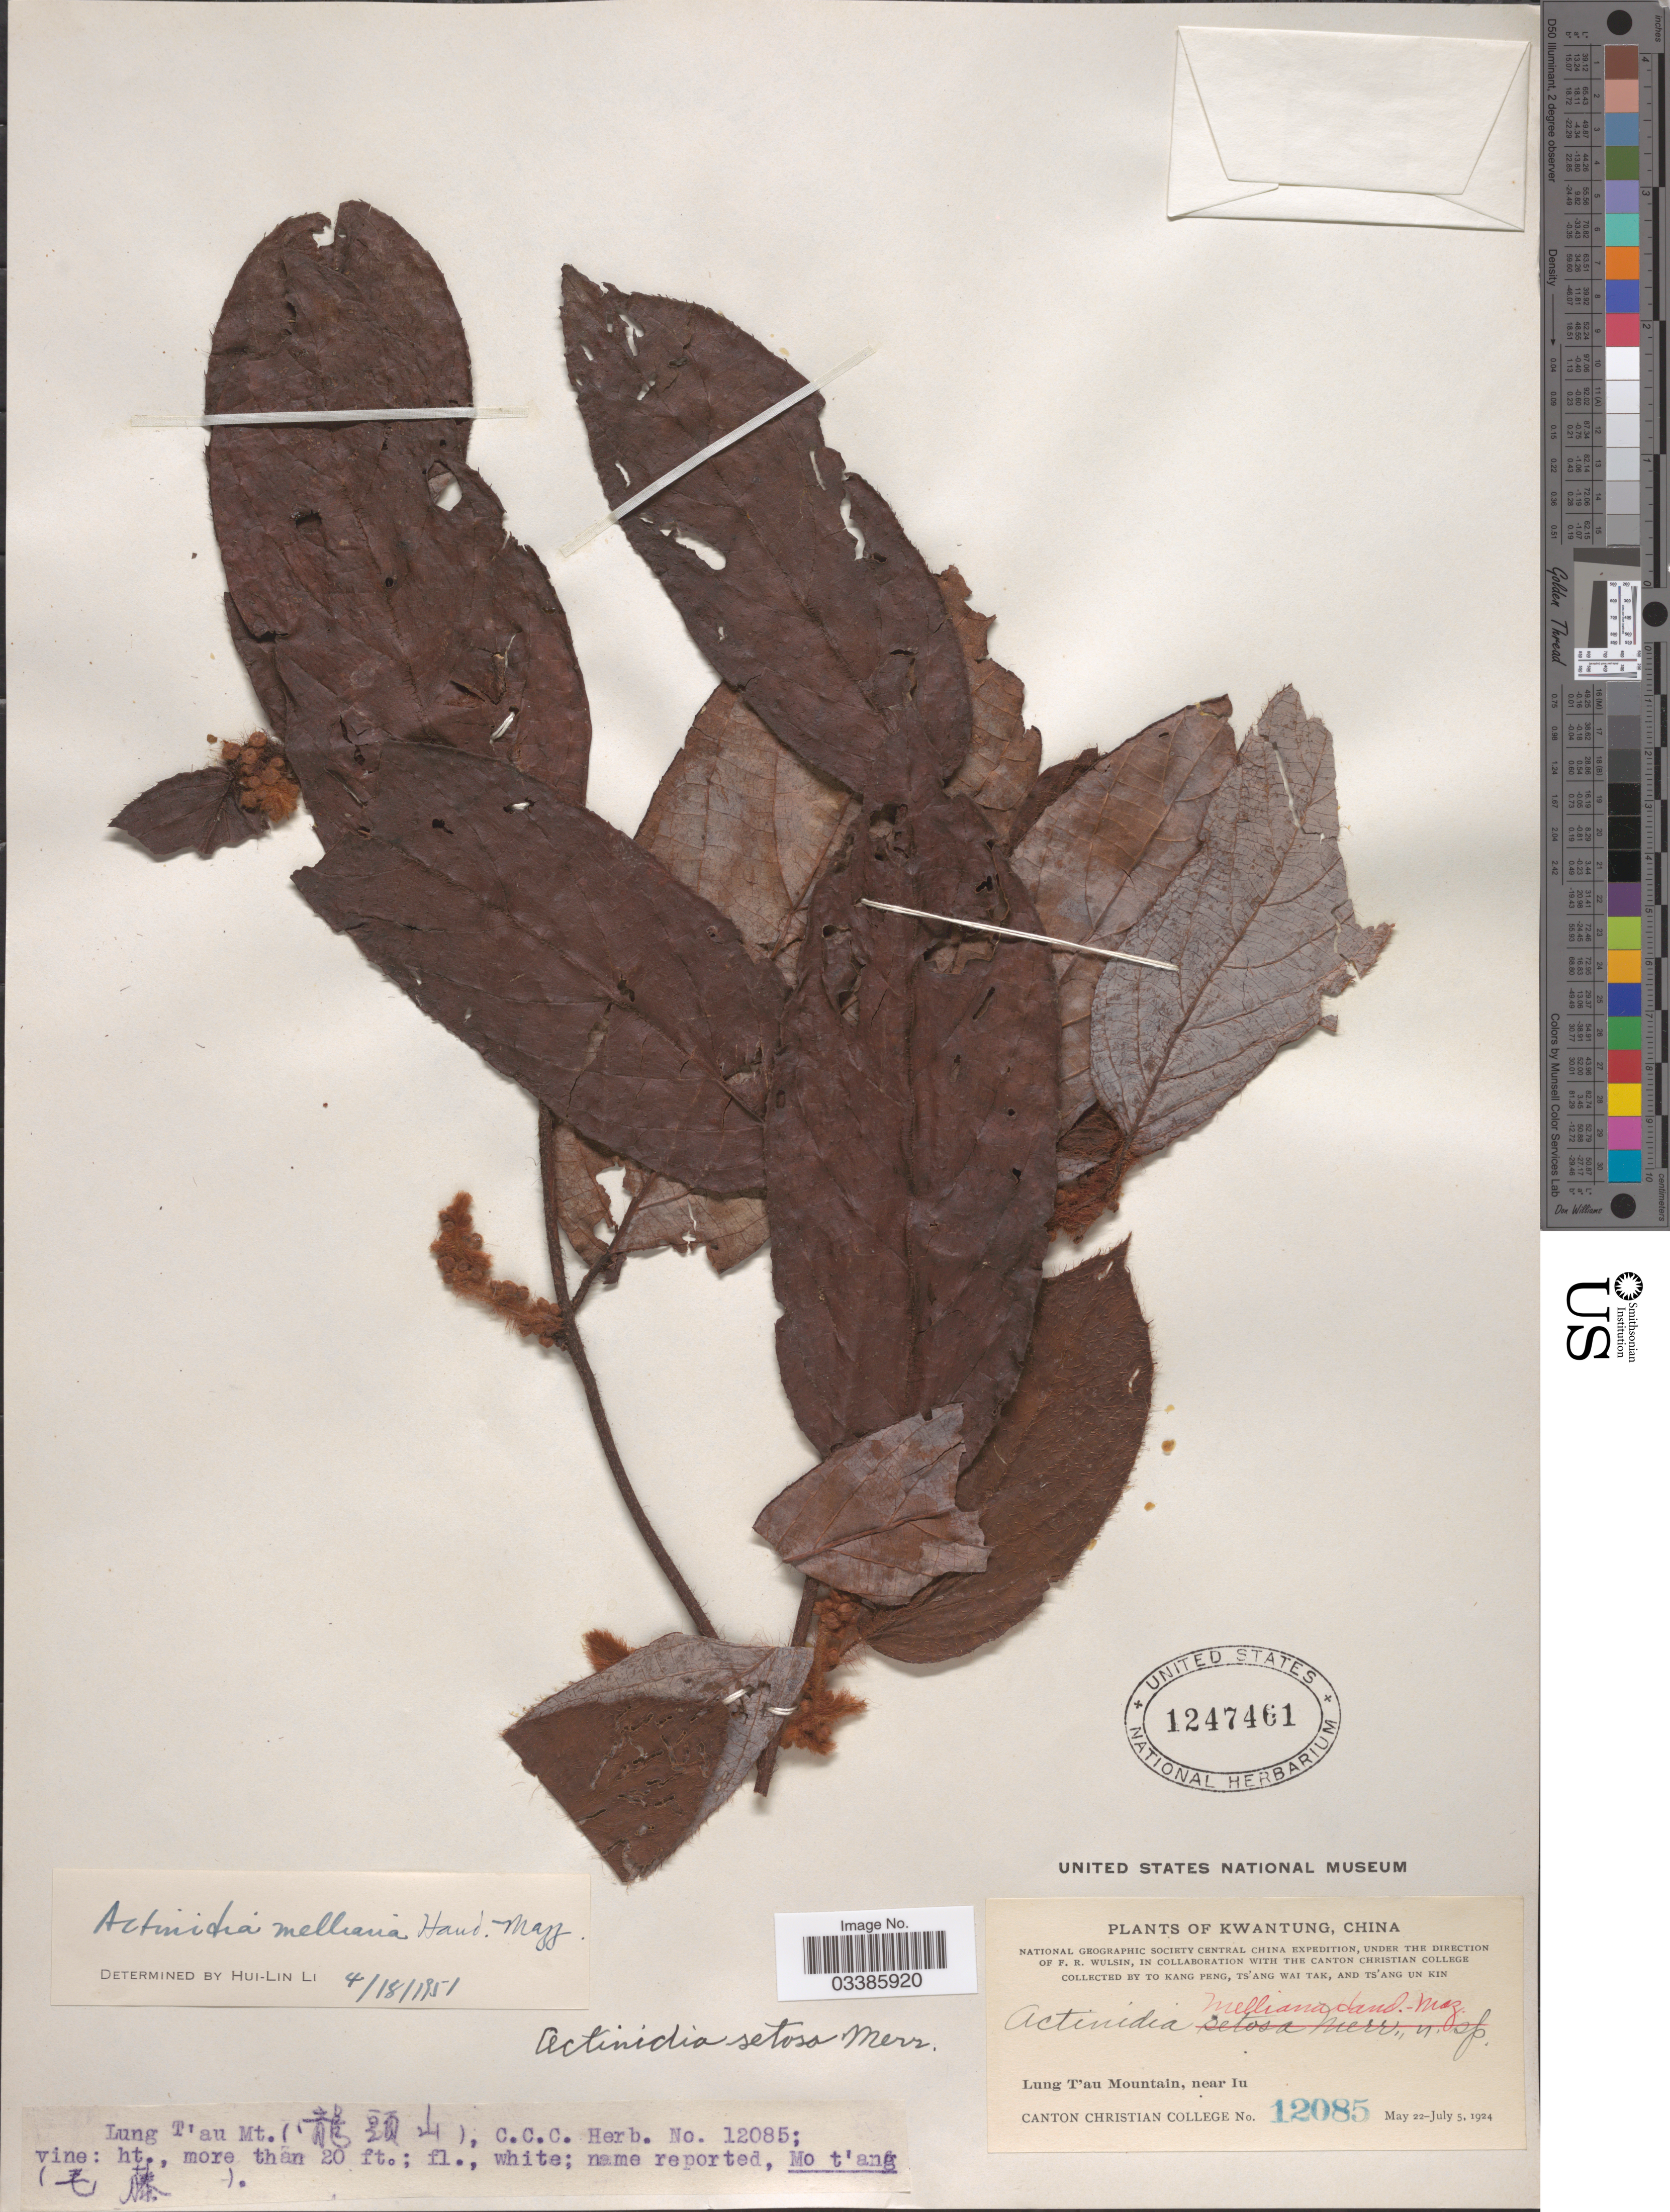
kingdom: Plantae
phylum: Tracheophyta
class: Magnoliopsida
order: Ericales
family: Actinidiaceae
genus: Actinidia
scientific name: Actinidia melliana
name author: Hand.-Mazz.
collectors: T. K. Peng, W. T. Tsang & Ts' Ang Un Kin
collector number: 12085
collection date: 1924-05-22/1924-07-05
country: China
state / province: Guangdong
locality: Kwantung. Lung T'au Mountain, near Iu.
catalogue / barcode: US 1247461